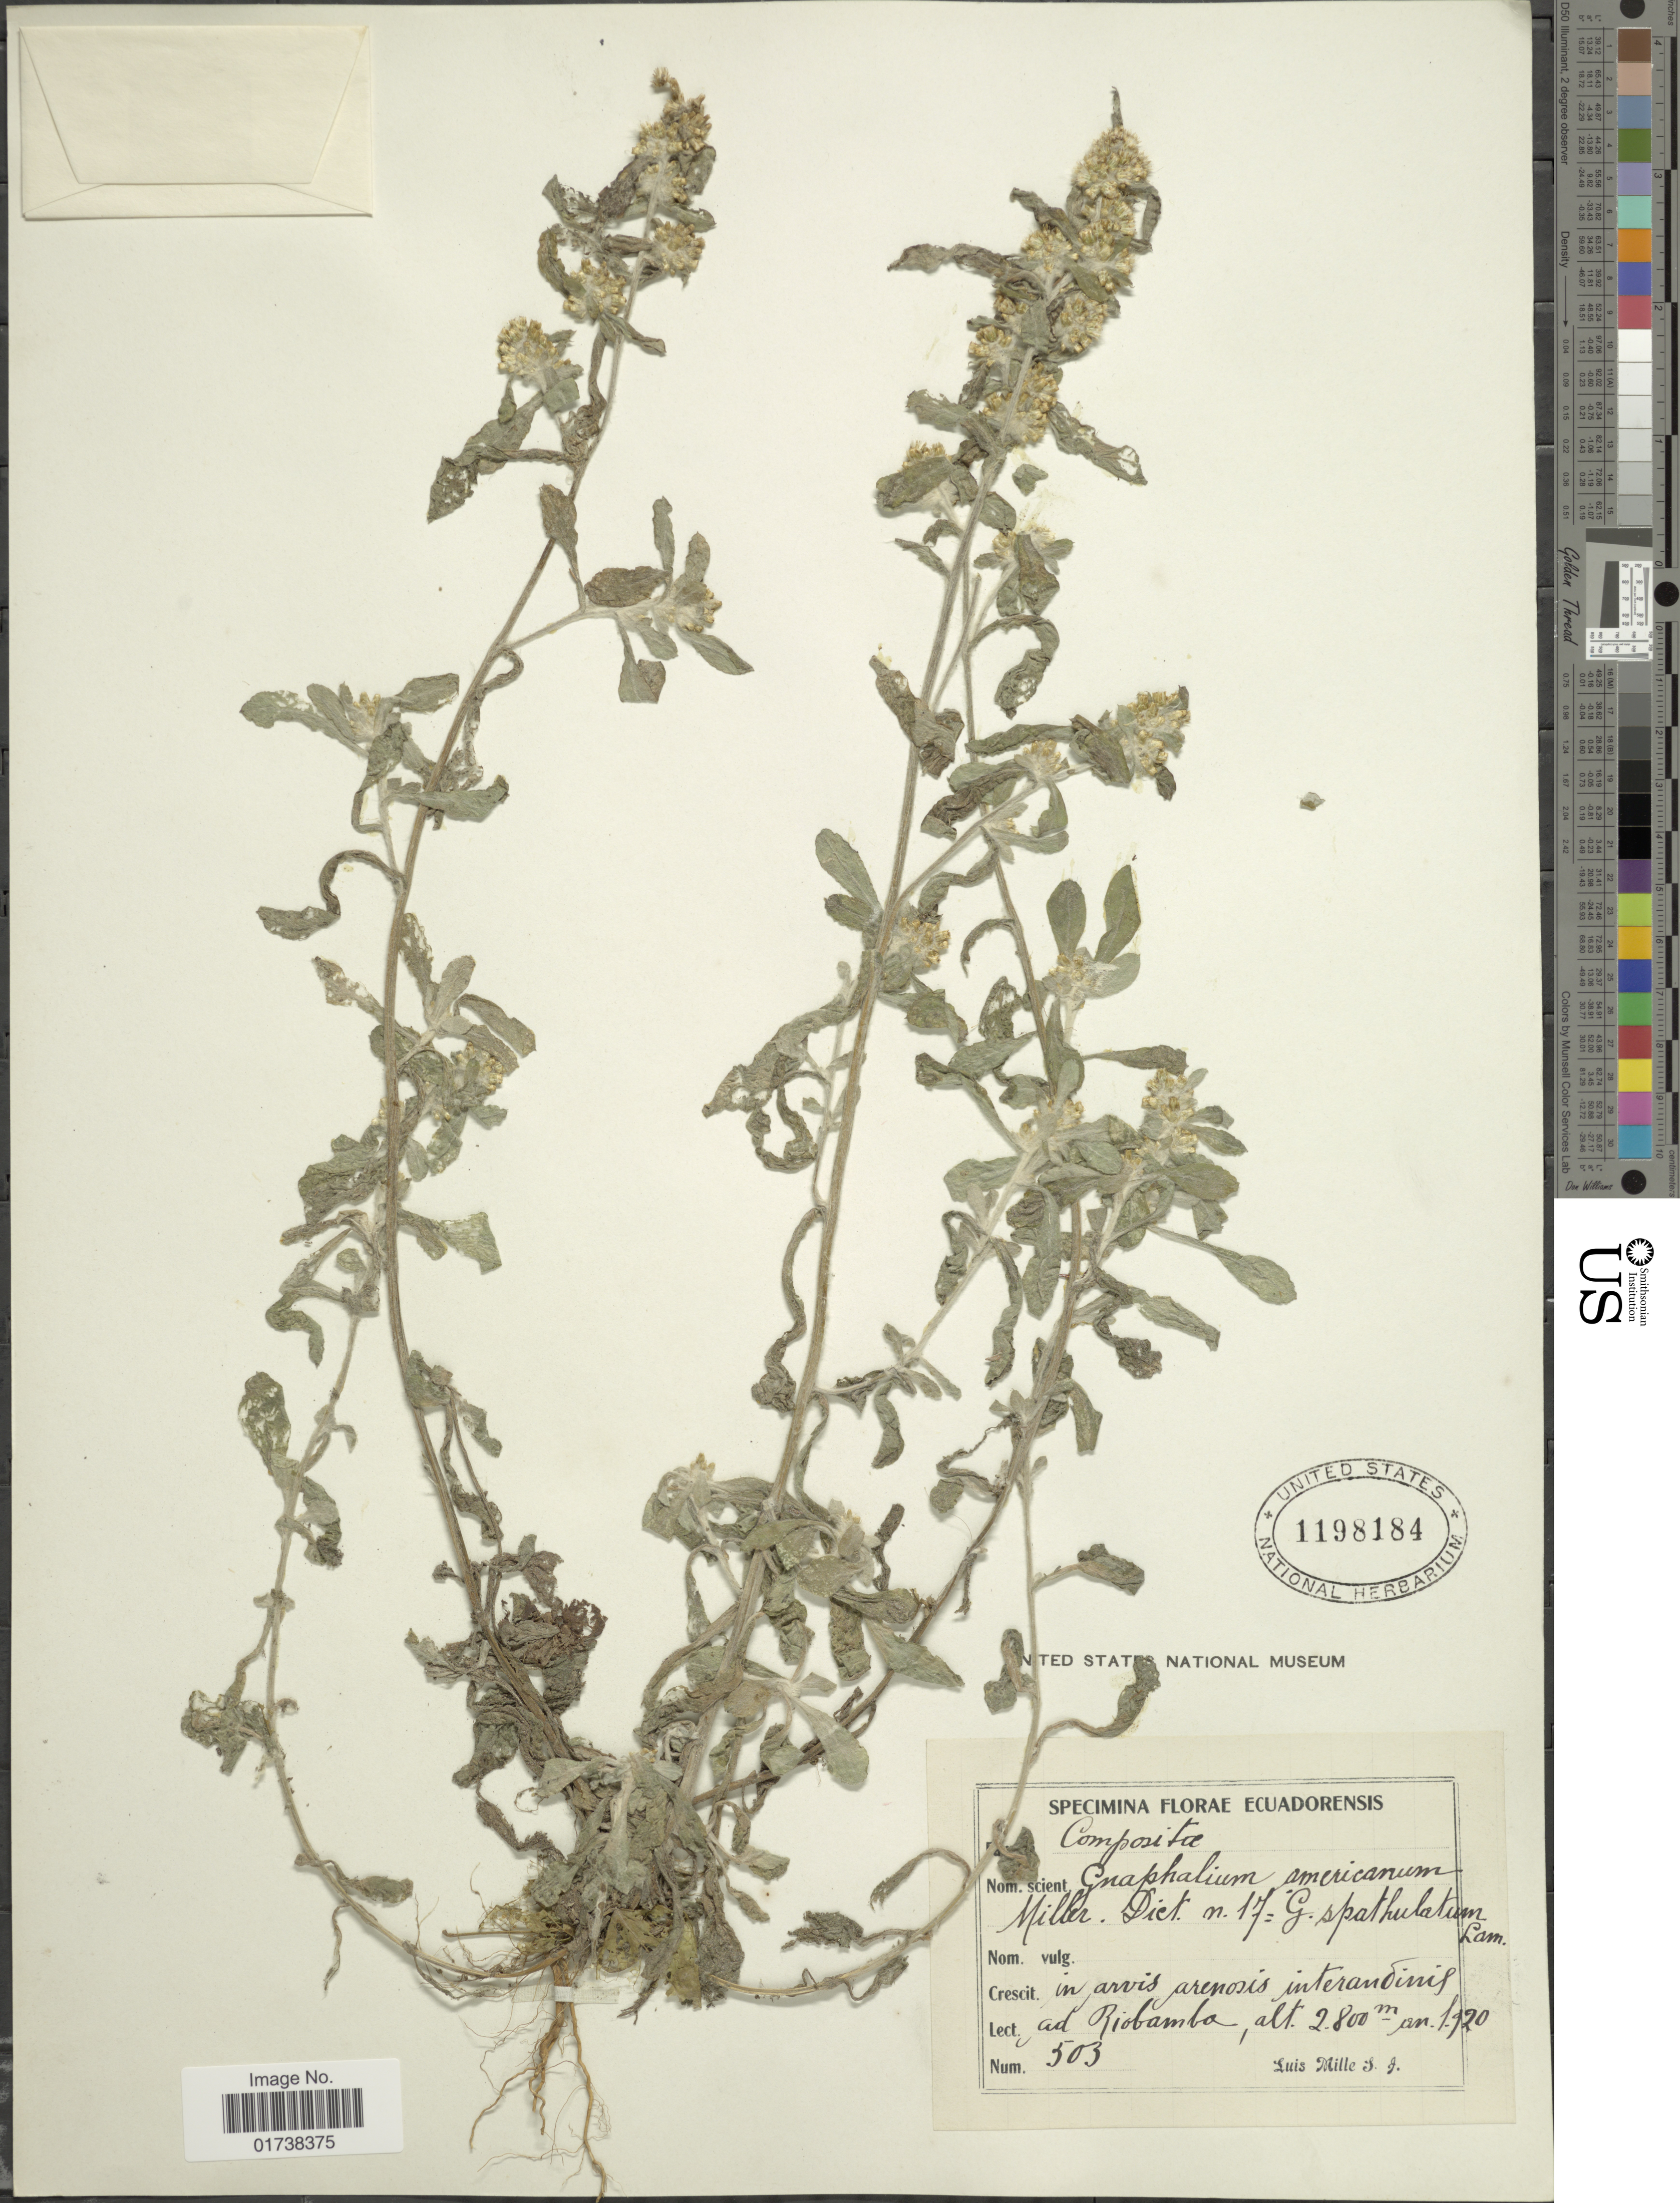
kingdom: Plantae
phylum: Tracheophyta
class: Magnoliopsida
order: Asterales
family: Asteraceae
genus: Gamochaeta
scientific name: Gamochaeta americana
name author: (Mill.) Wedd.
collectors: L. Mille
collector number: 503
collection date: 1920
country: Ecuador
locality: In arvis arenosis interandonof, ad, Riobamba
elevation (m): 2800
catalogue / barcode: US 1198184